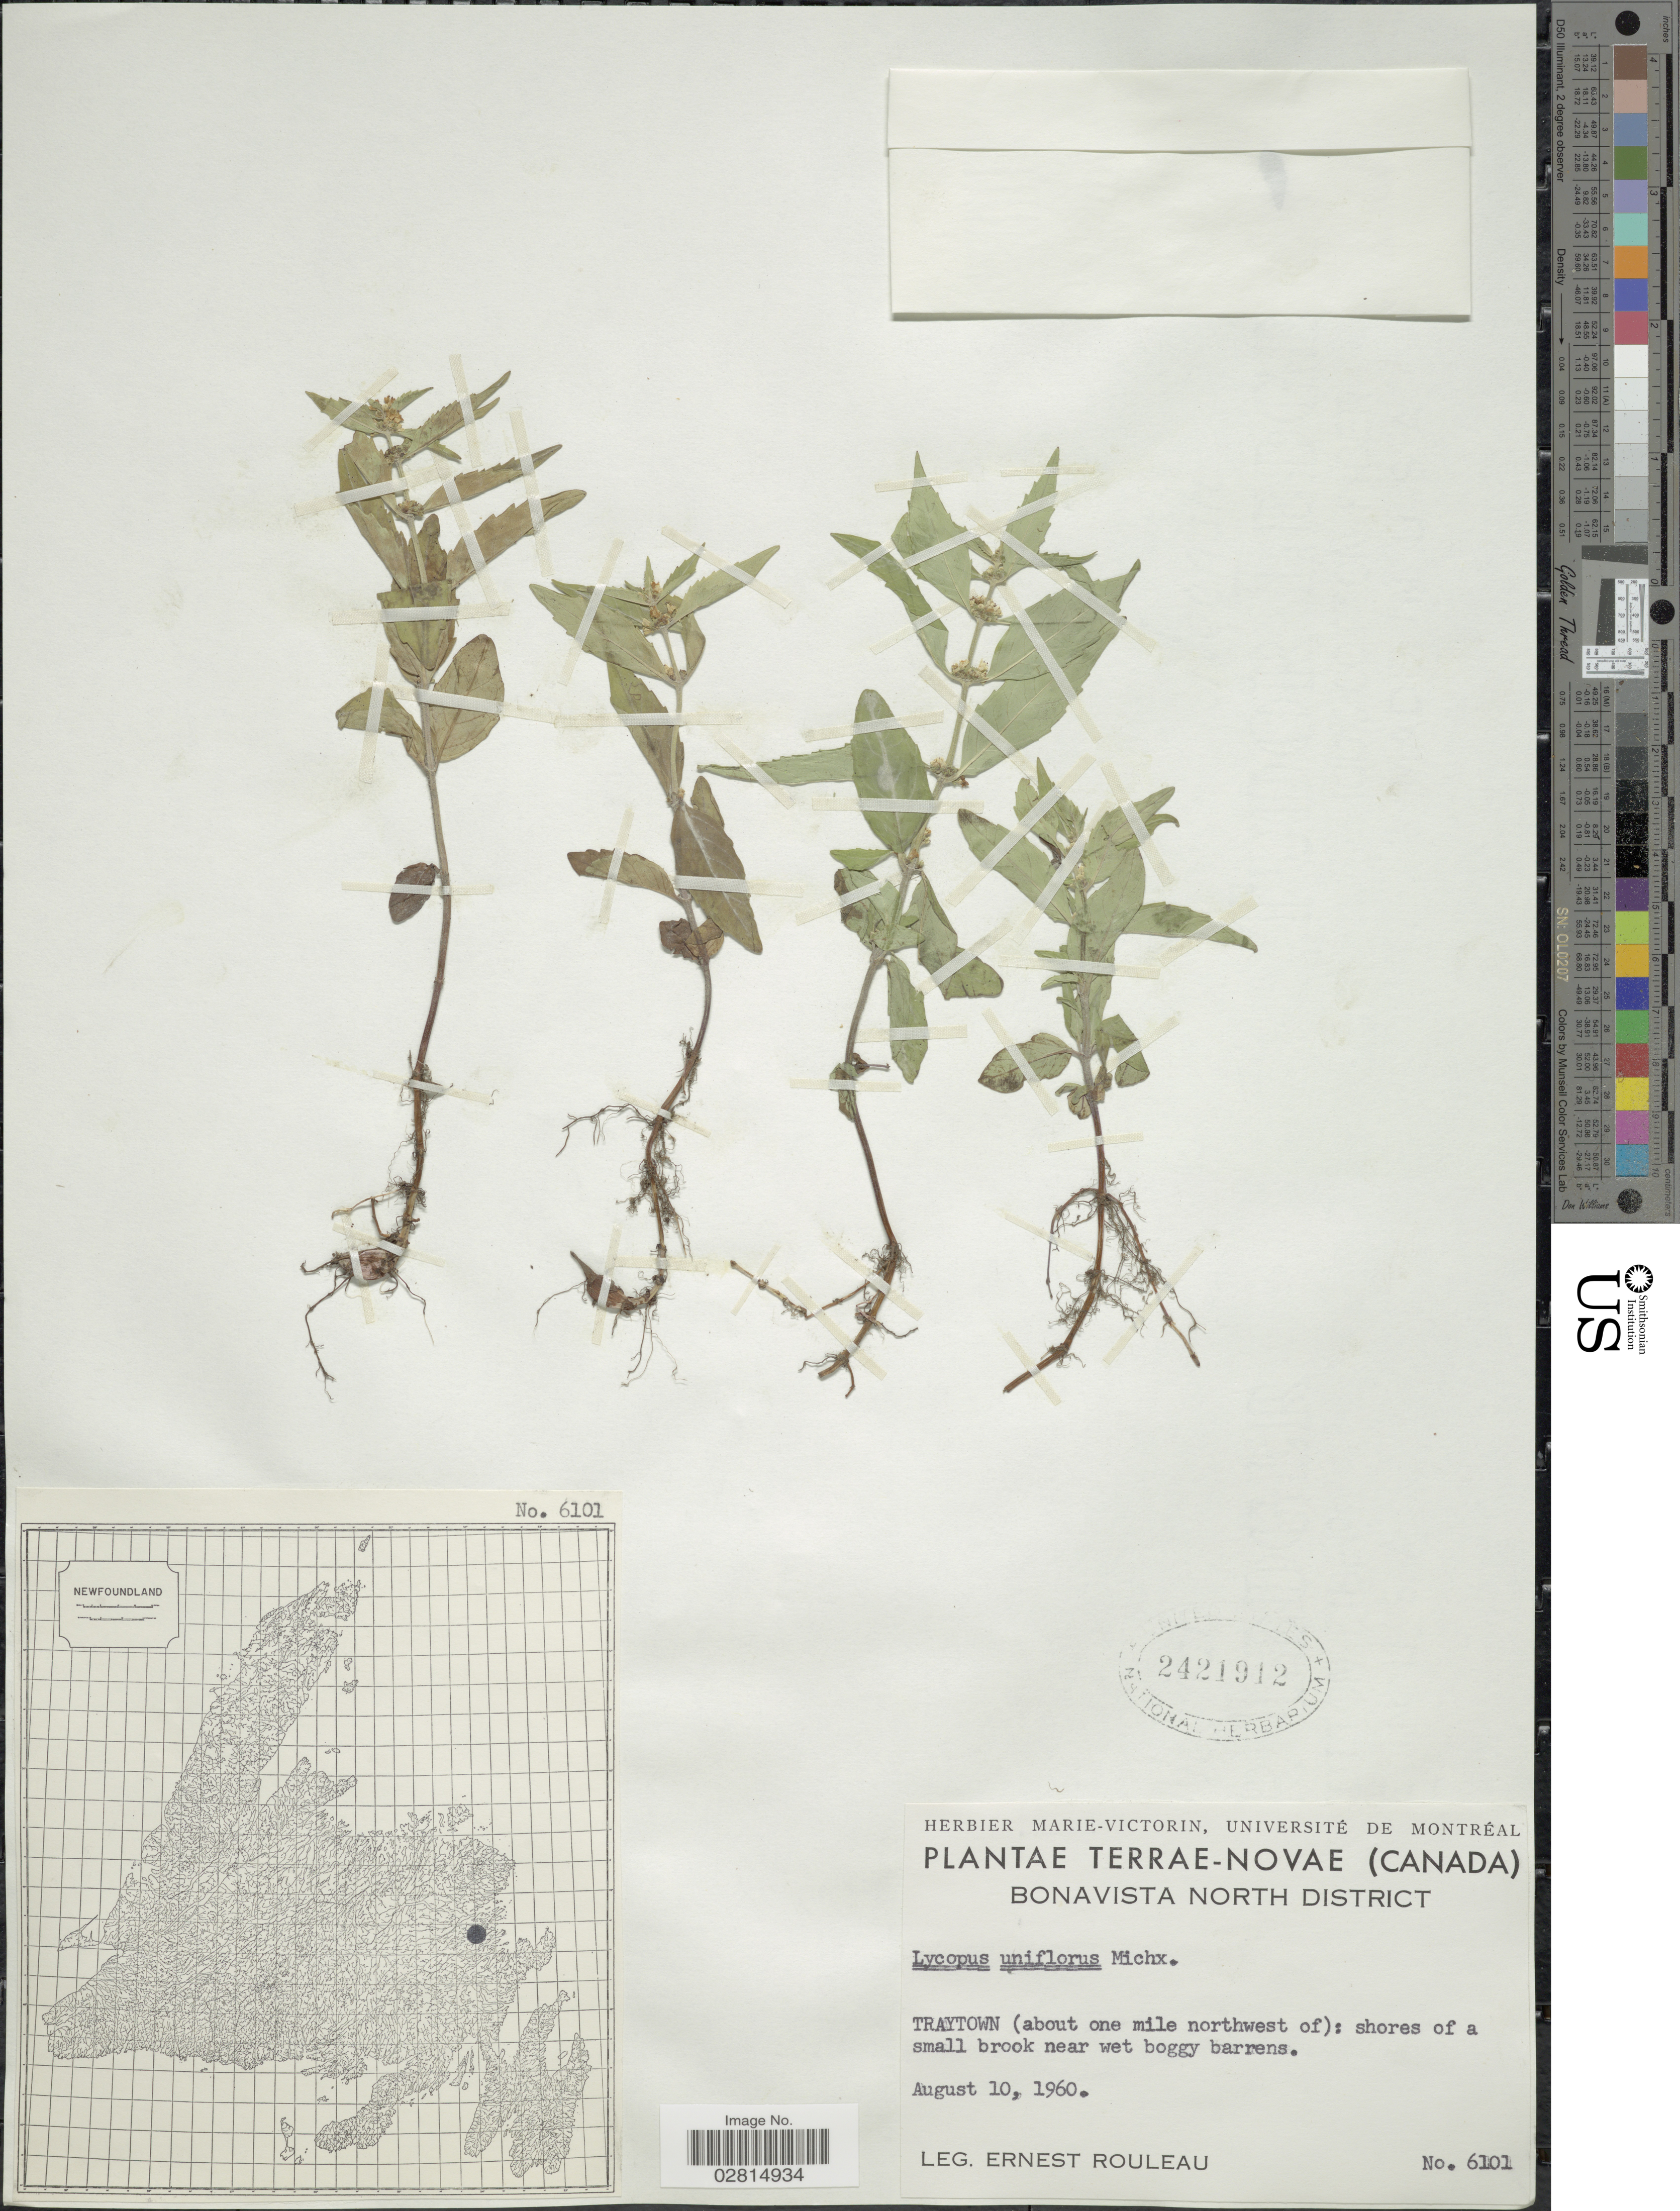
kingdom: Plantae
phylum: Tracheophyta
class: Magnoliopsida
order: Lamiales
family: Lamiaceae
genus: Lycopus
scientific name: Lycopus uniflorus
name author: Michx.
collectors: E. Rouleau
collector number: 6101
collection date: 1960-08-10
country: Canada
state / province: Newfoundland and Labrador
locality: Terrae-Novae, Bonavista North District, Traytown (about one mile northwest of): shores of a small brook near wet boggy barrens.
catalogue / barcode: US 2421912